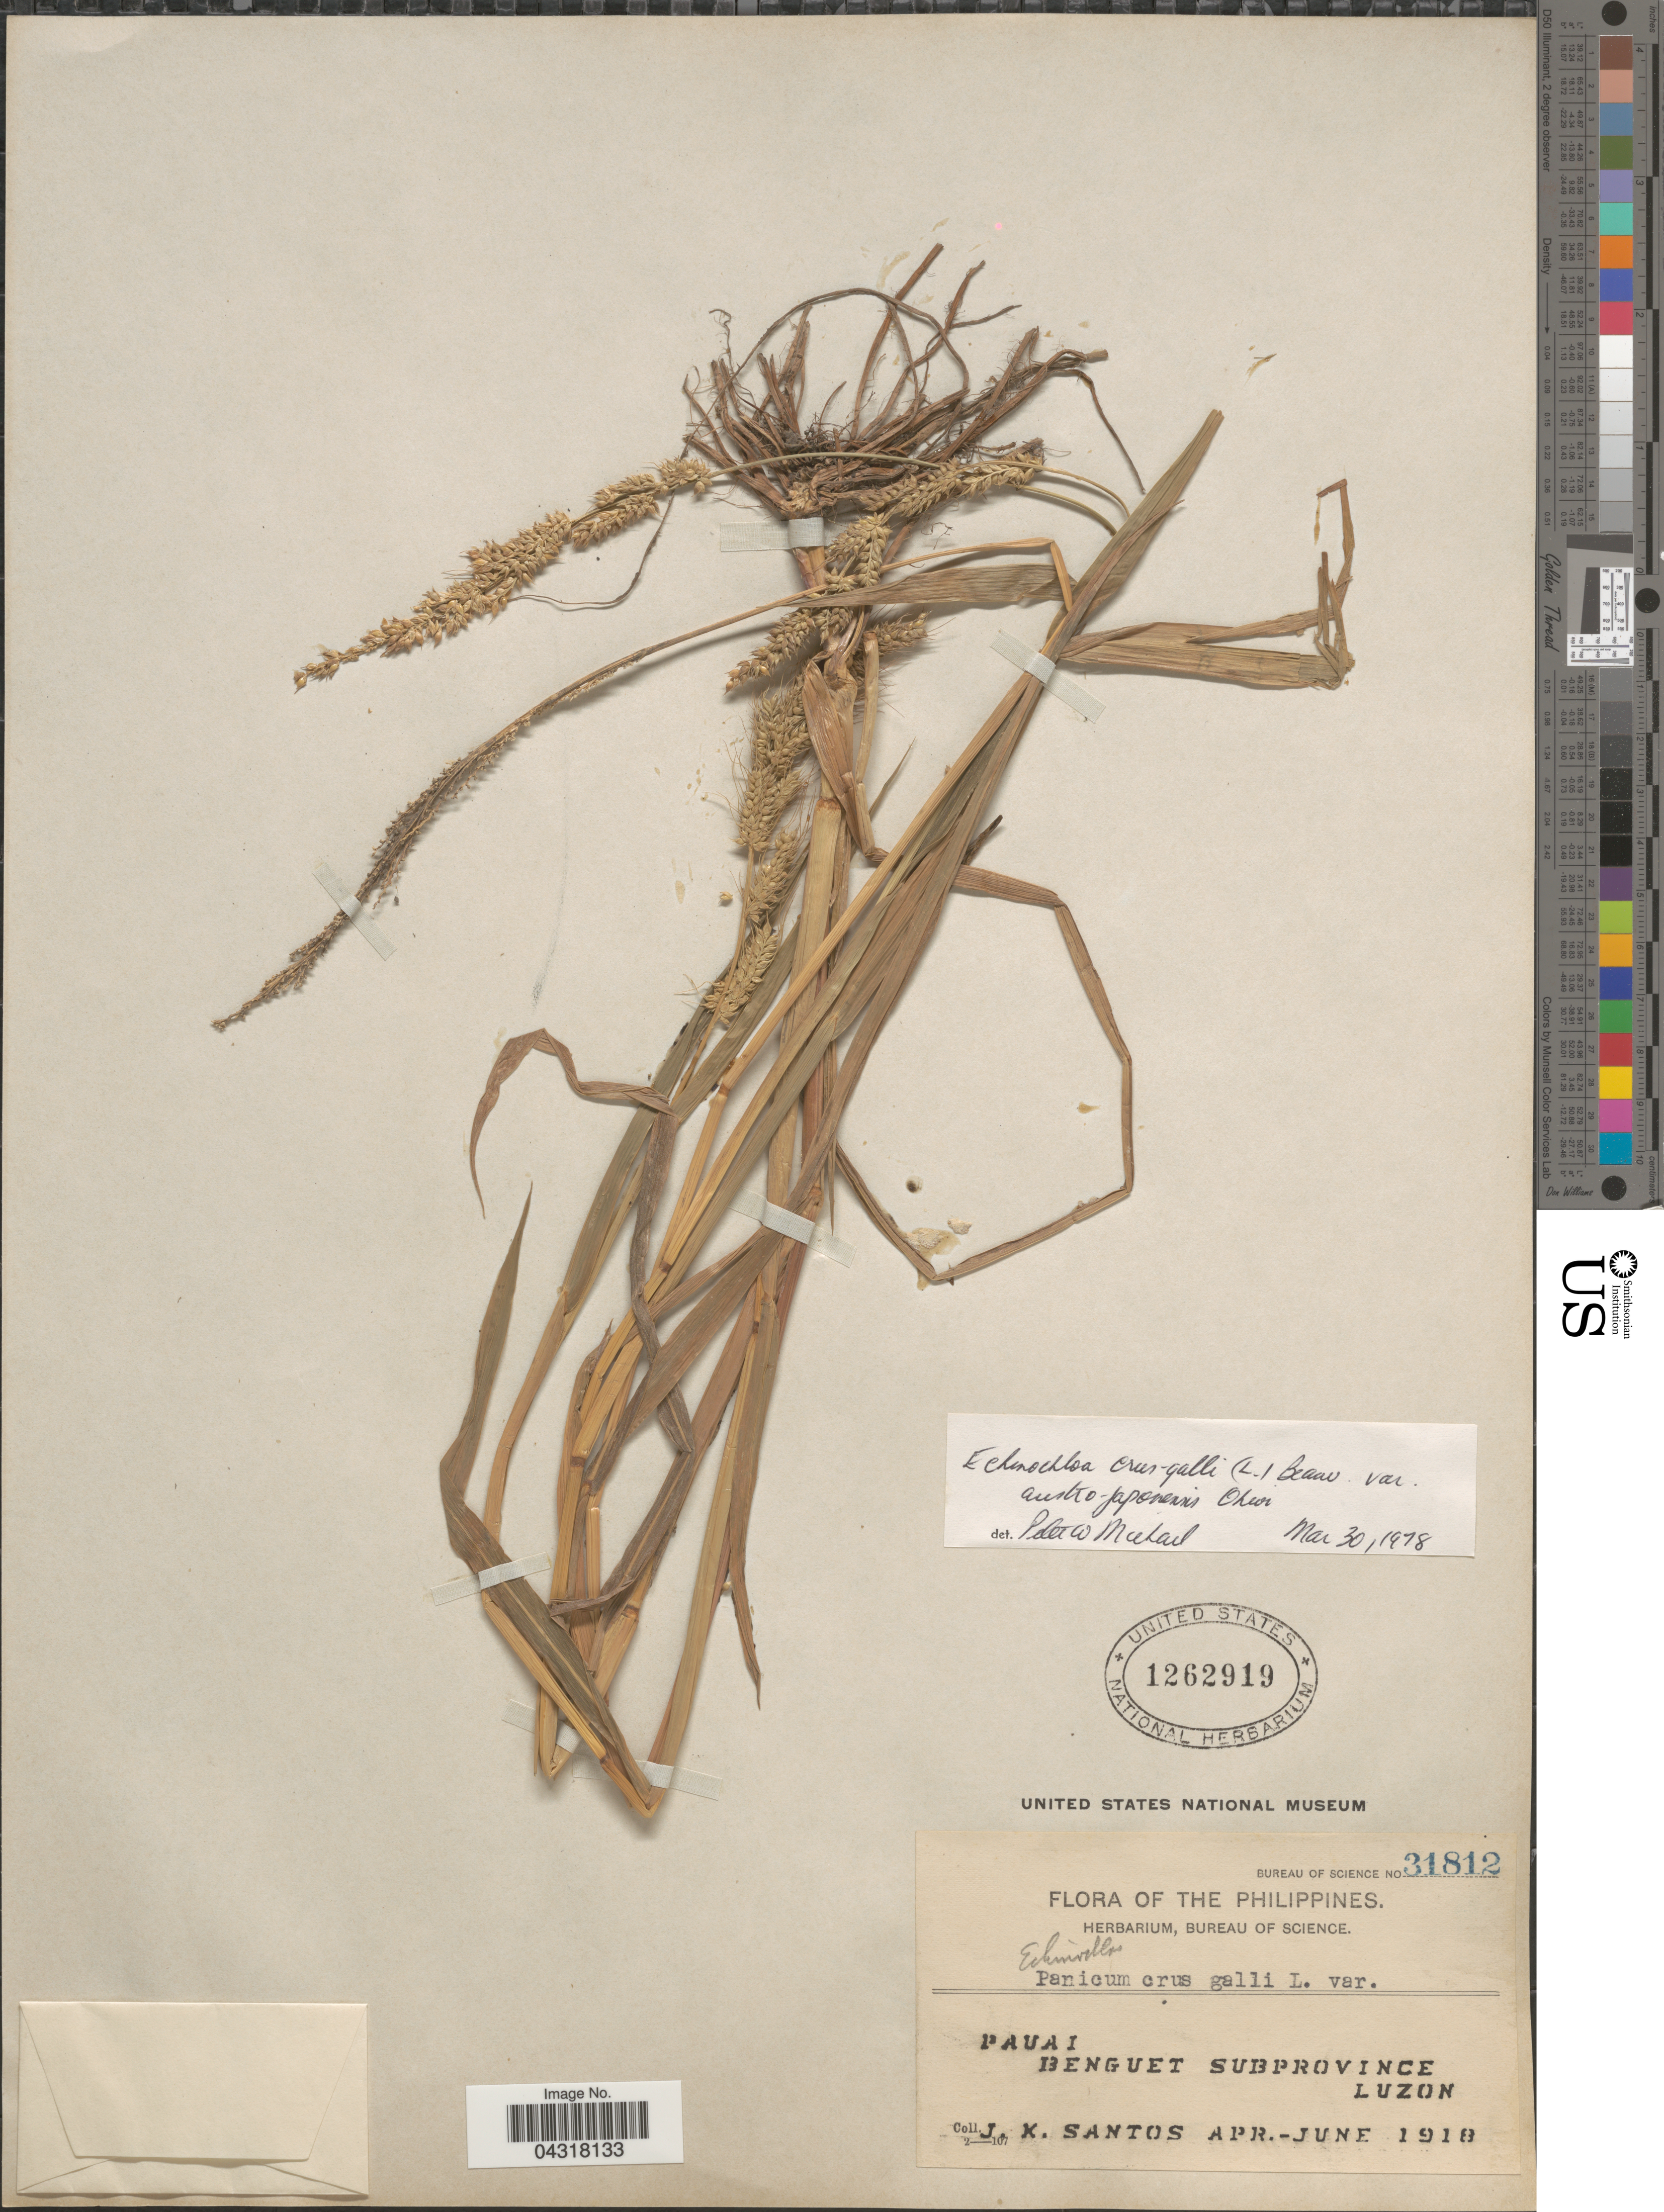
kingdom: Plantae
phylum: Tracheophyta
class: Liliopsida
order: Poales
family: Poaceae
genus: Echinochloa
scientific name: Echinochloa crus-galli var. austrojaponensis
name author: Ohwi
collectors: J. K. Santos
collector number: Bureau of Science 31812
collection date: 1918-04/1918-06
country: Philippines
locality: Pauai. Benguet Subprovince. Luzon.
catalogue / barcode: US 1262919